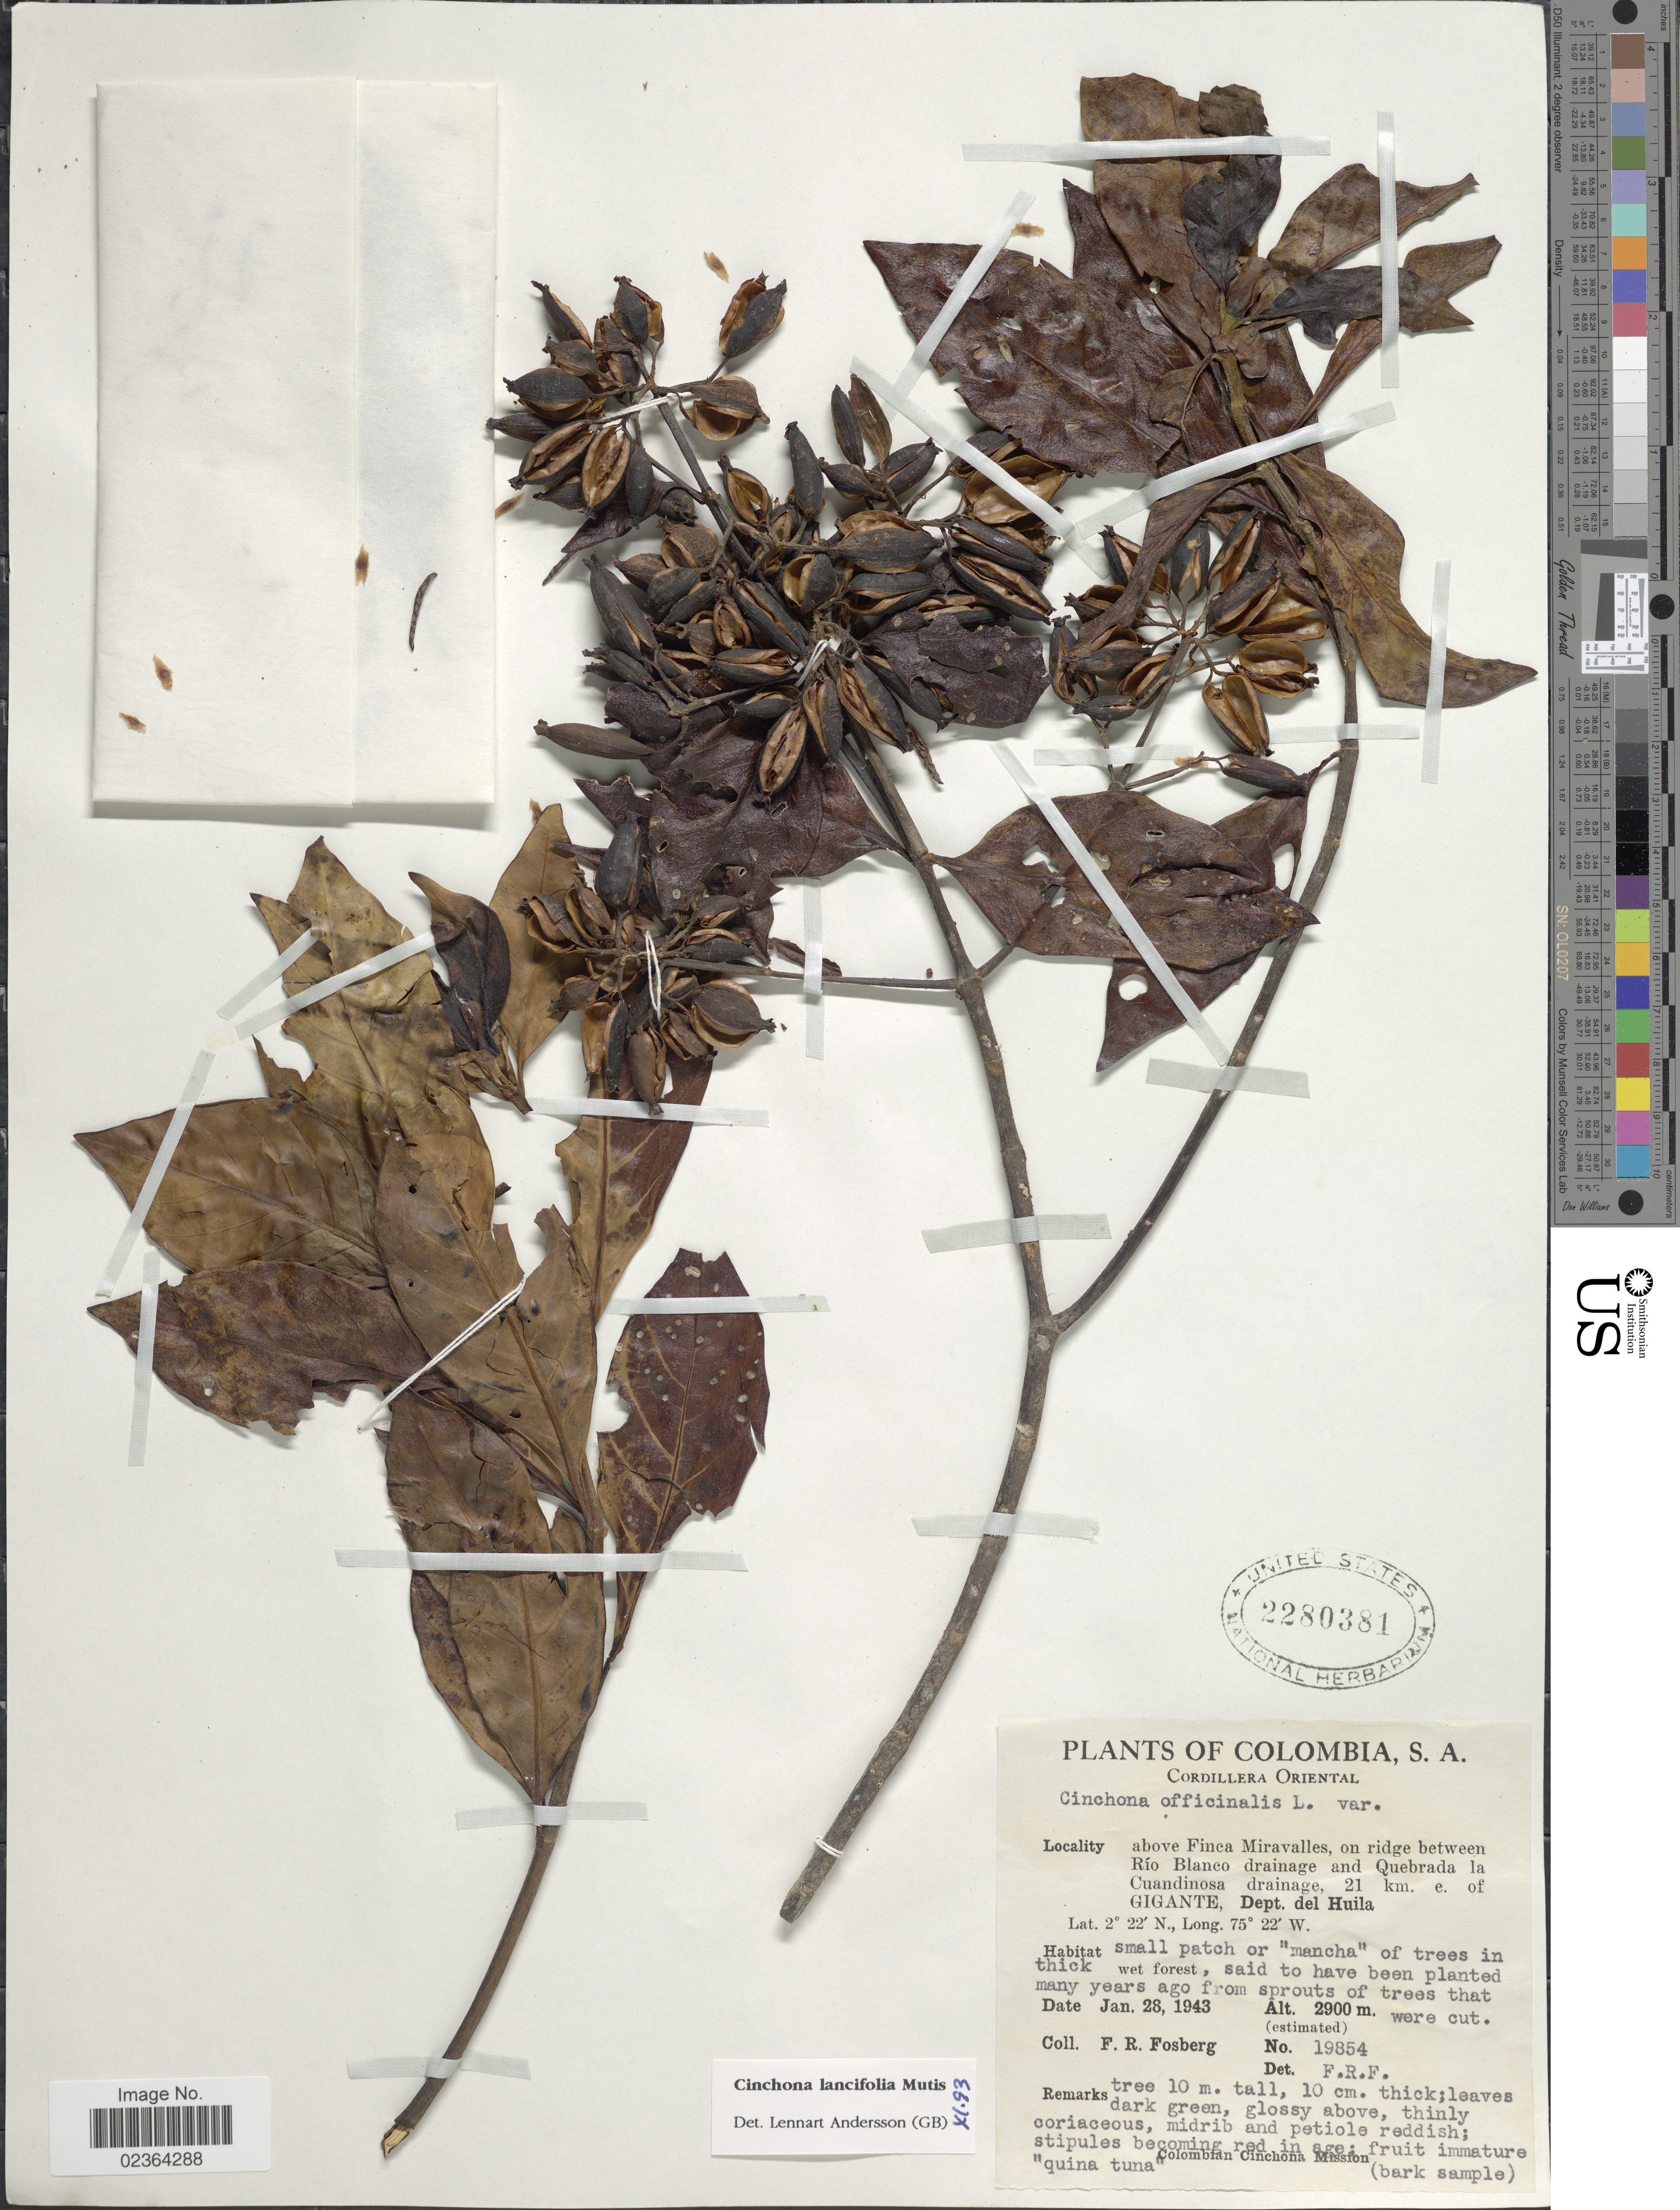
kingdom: Plantae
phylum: Tracheophyta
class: Magnoliopsida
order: Gentianales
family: Rubiaceae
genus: Cinchona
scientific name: Cinchona lancifolia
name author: Mutis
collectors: F. R. Fosberg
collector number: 19854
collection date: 1943-01-28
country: Colombia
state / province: Huila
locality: Cordillera Oriental, above Finca Miravalles, on ridge between Rio Blanco drainage and Quebrada la Cuandinosa drainage, 21 km. e. of Gigante, Dept. del Huila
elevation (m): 2900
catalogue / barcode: US 2280381